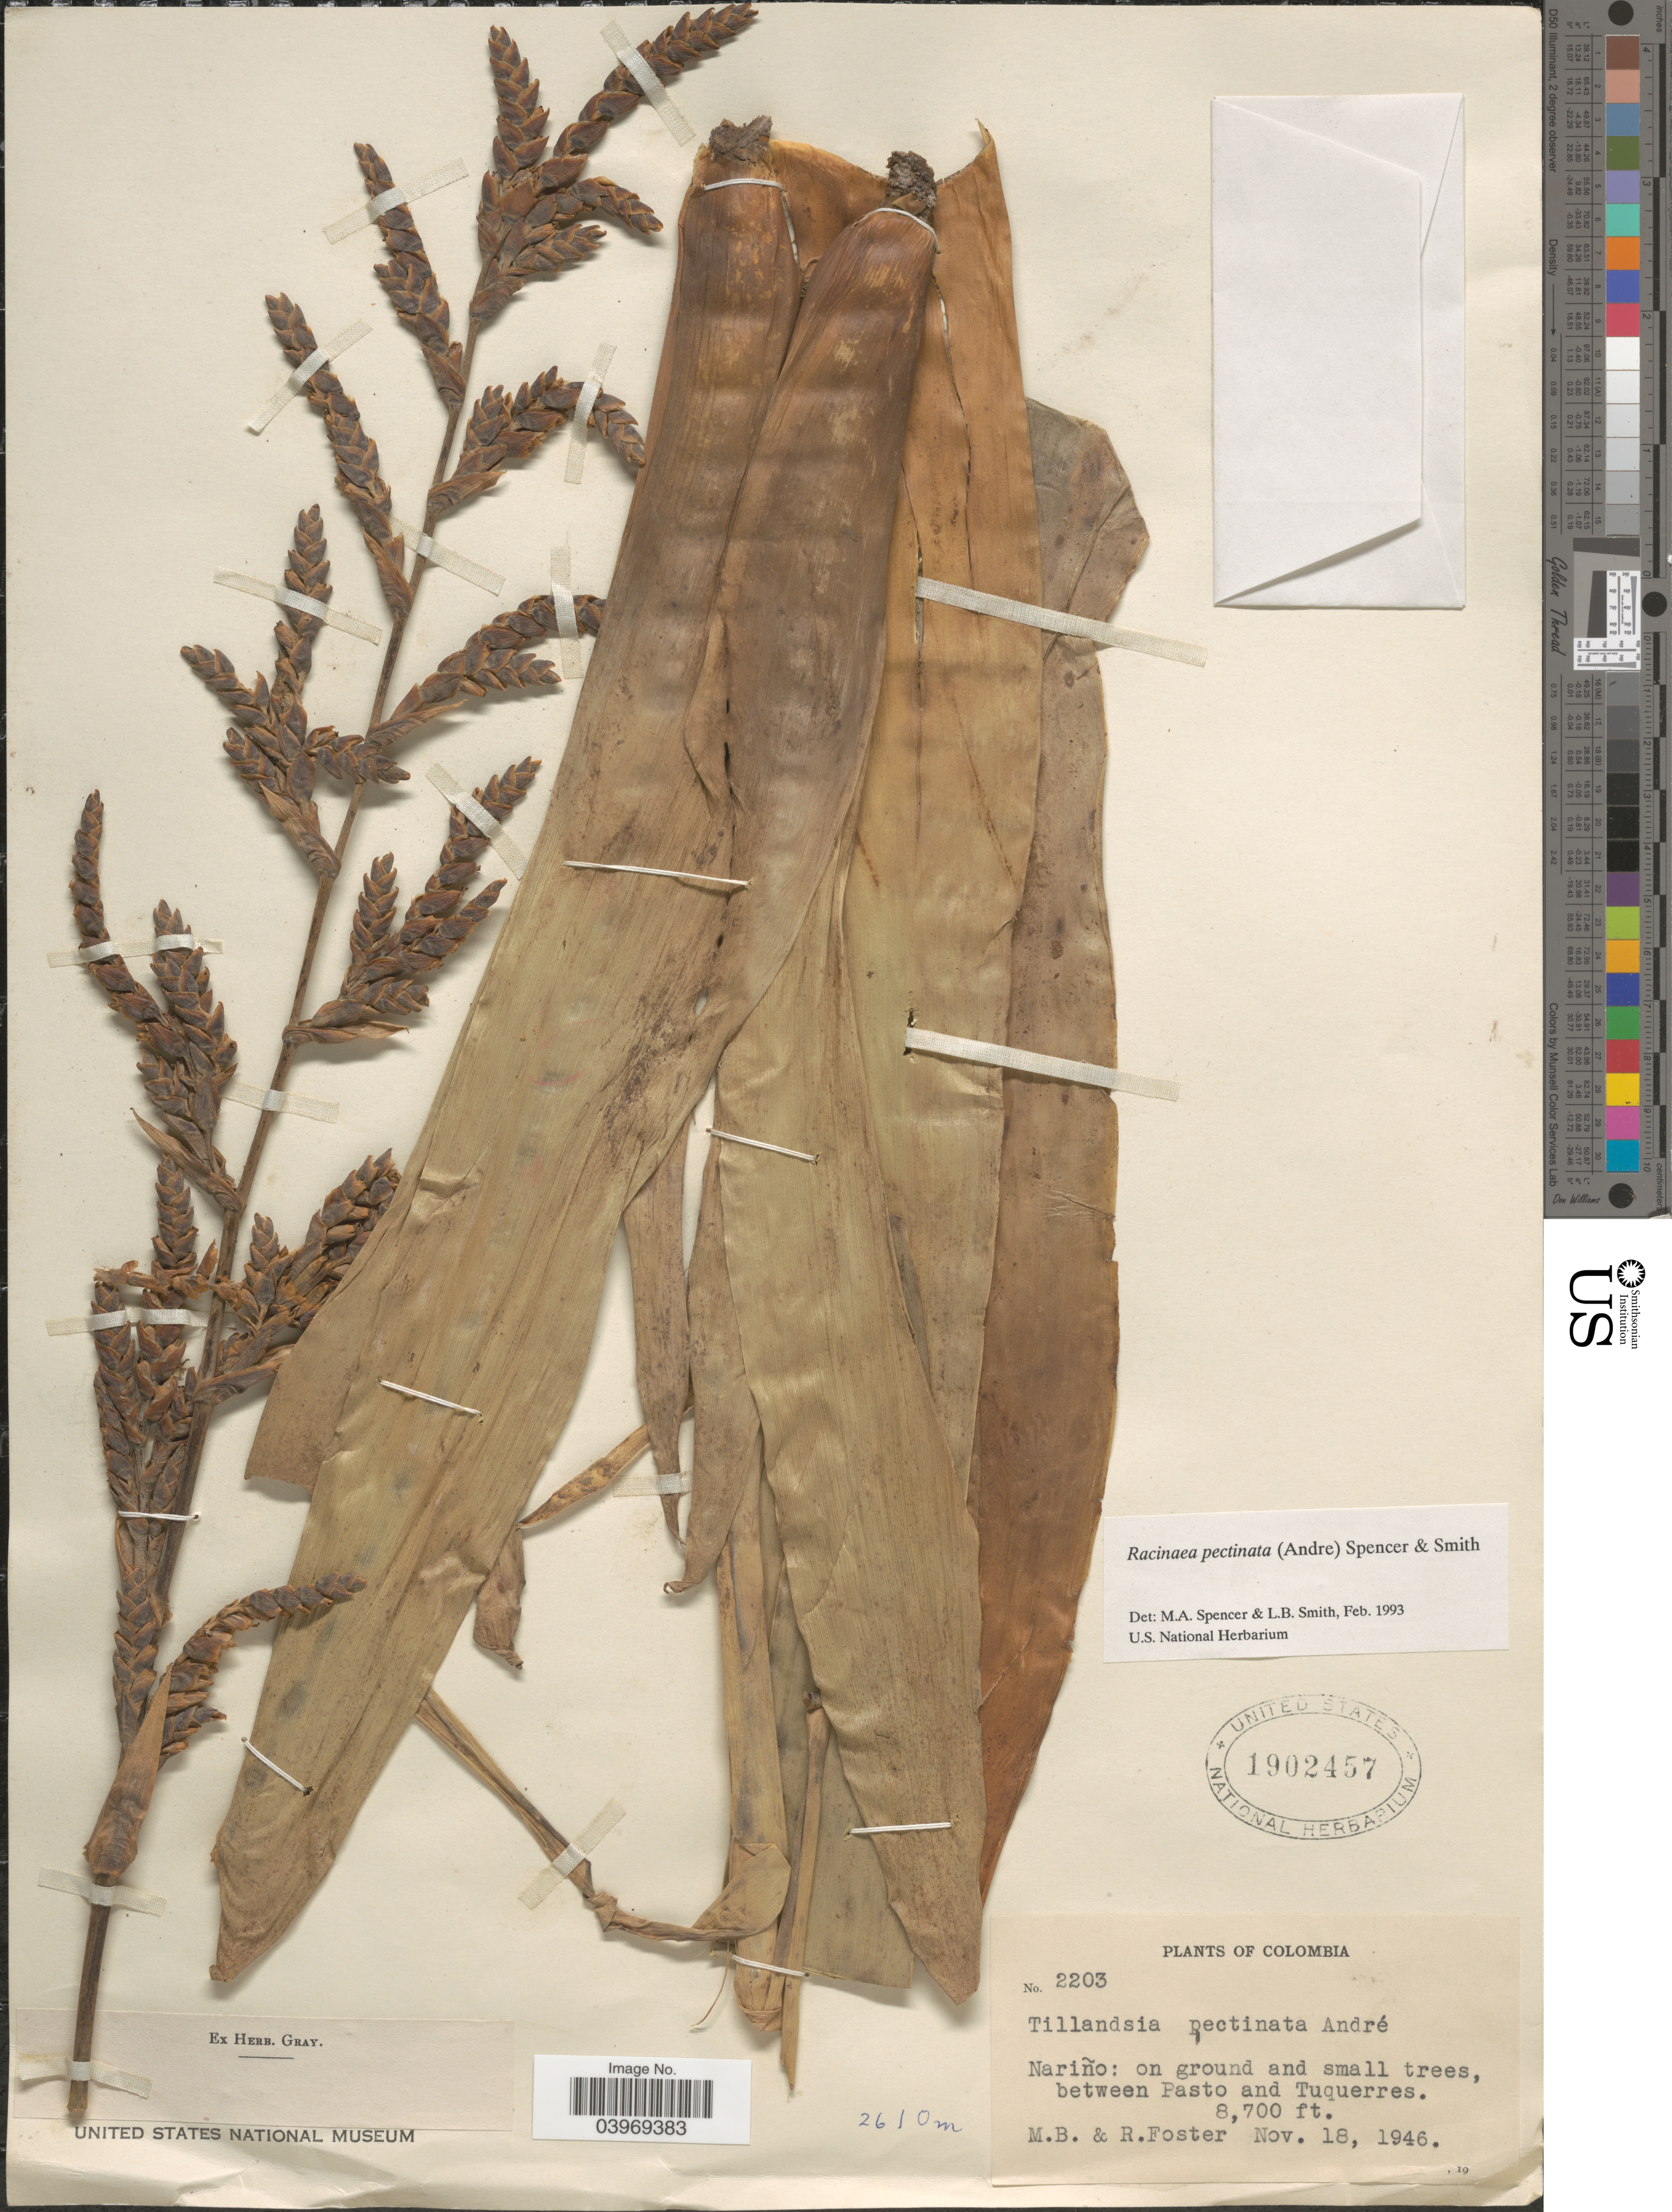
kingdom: Plantae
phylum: Tracheophyta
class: Liliopsida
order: Poales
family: Bromeliaceae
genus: Racinaea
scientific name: Racinaea pectinata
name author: (André) M.A. Spencer & L.B. Sm.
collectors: M. B. Foster & R. Foster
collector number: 2203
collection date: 1946-11-18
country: Colombia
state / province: Nariño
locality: On ground and small trees, between Pasto and Tuquerres.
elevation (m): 2652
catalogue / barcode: US 1902457